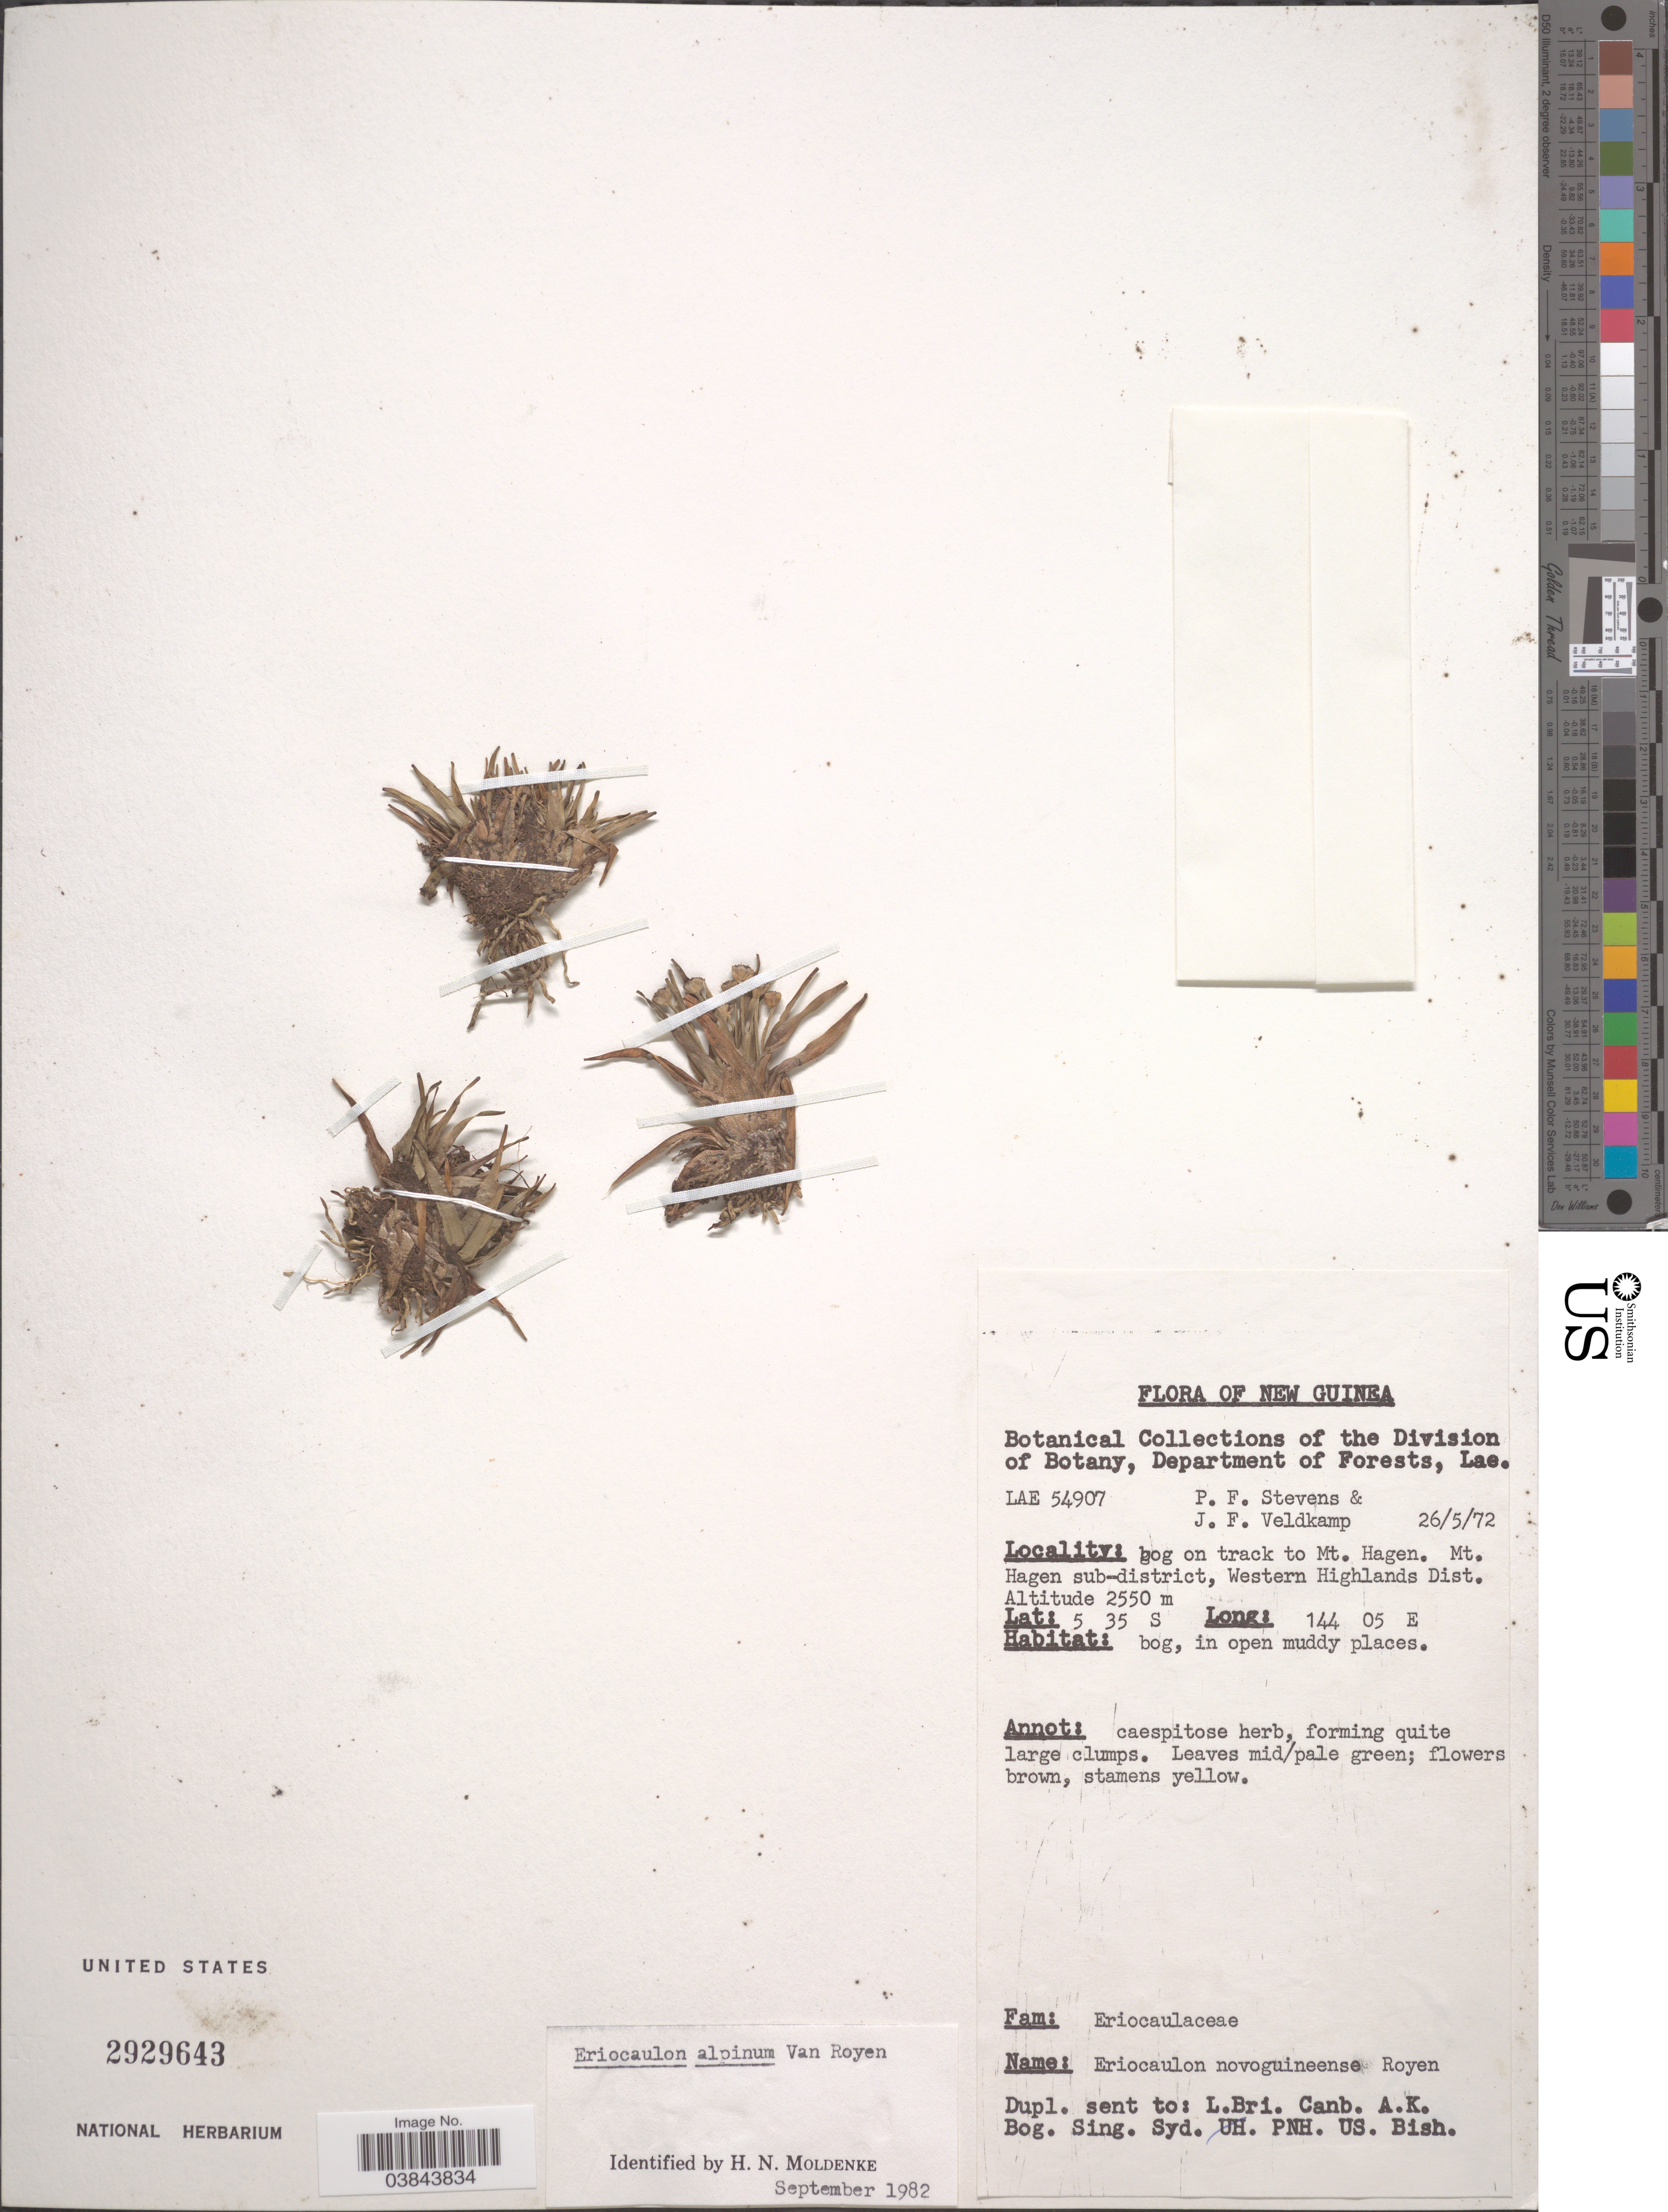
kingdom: Plantae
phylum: Tracheophyta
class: Liliopsida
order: Poales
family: Eriocaulaceae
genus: Eriocaulon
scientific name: Eriocaulon alpinum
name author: P. Royen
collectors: P. F. Stevens & J. F. Veldkamp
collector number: LAE54907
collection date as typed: Transcribed d/m/y: 26/5/72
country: Papua New Guinea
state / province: Western Highlands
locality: New Guinea. Bog on track to Mt. Hagen. Mt. Hagen sub-district, Western Highlands Dist.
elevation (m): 2550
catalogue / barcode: US 2929643